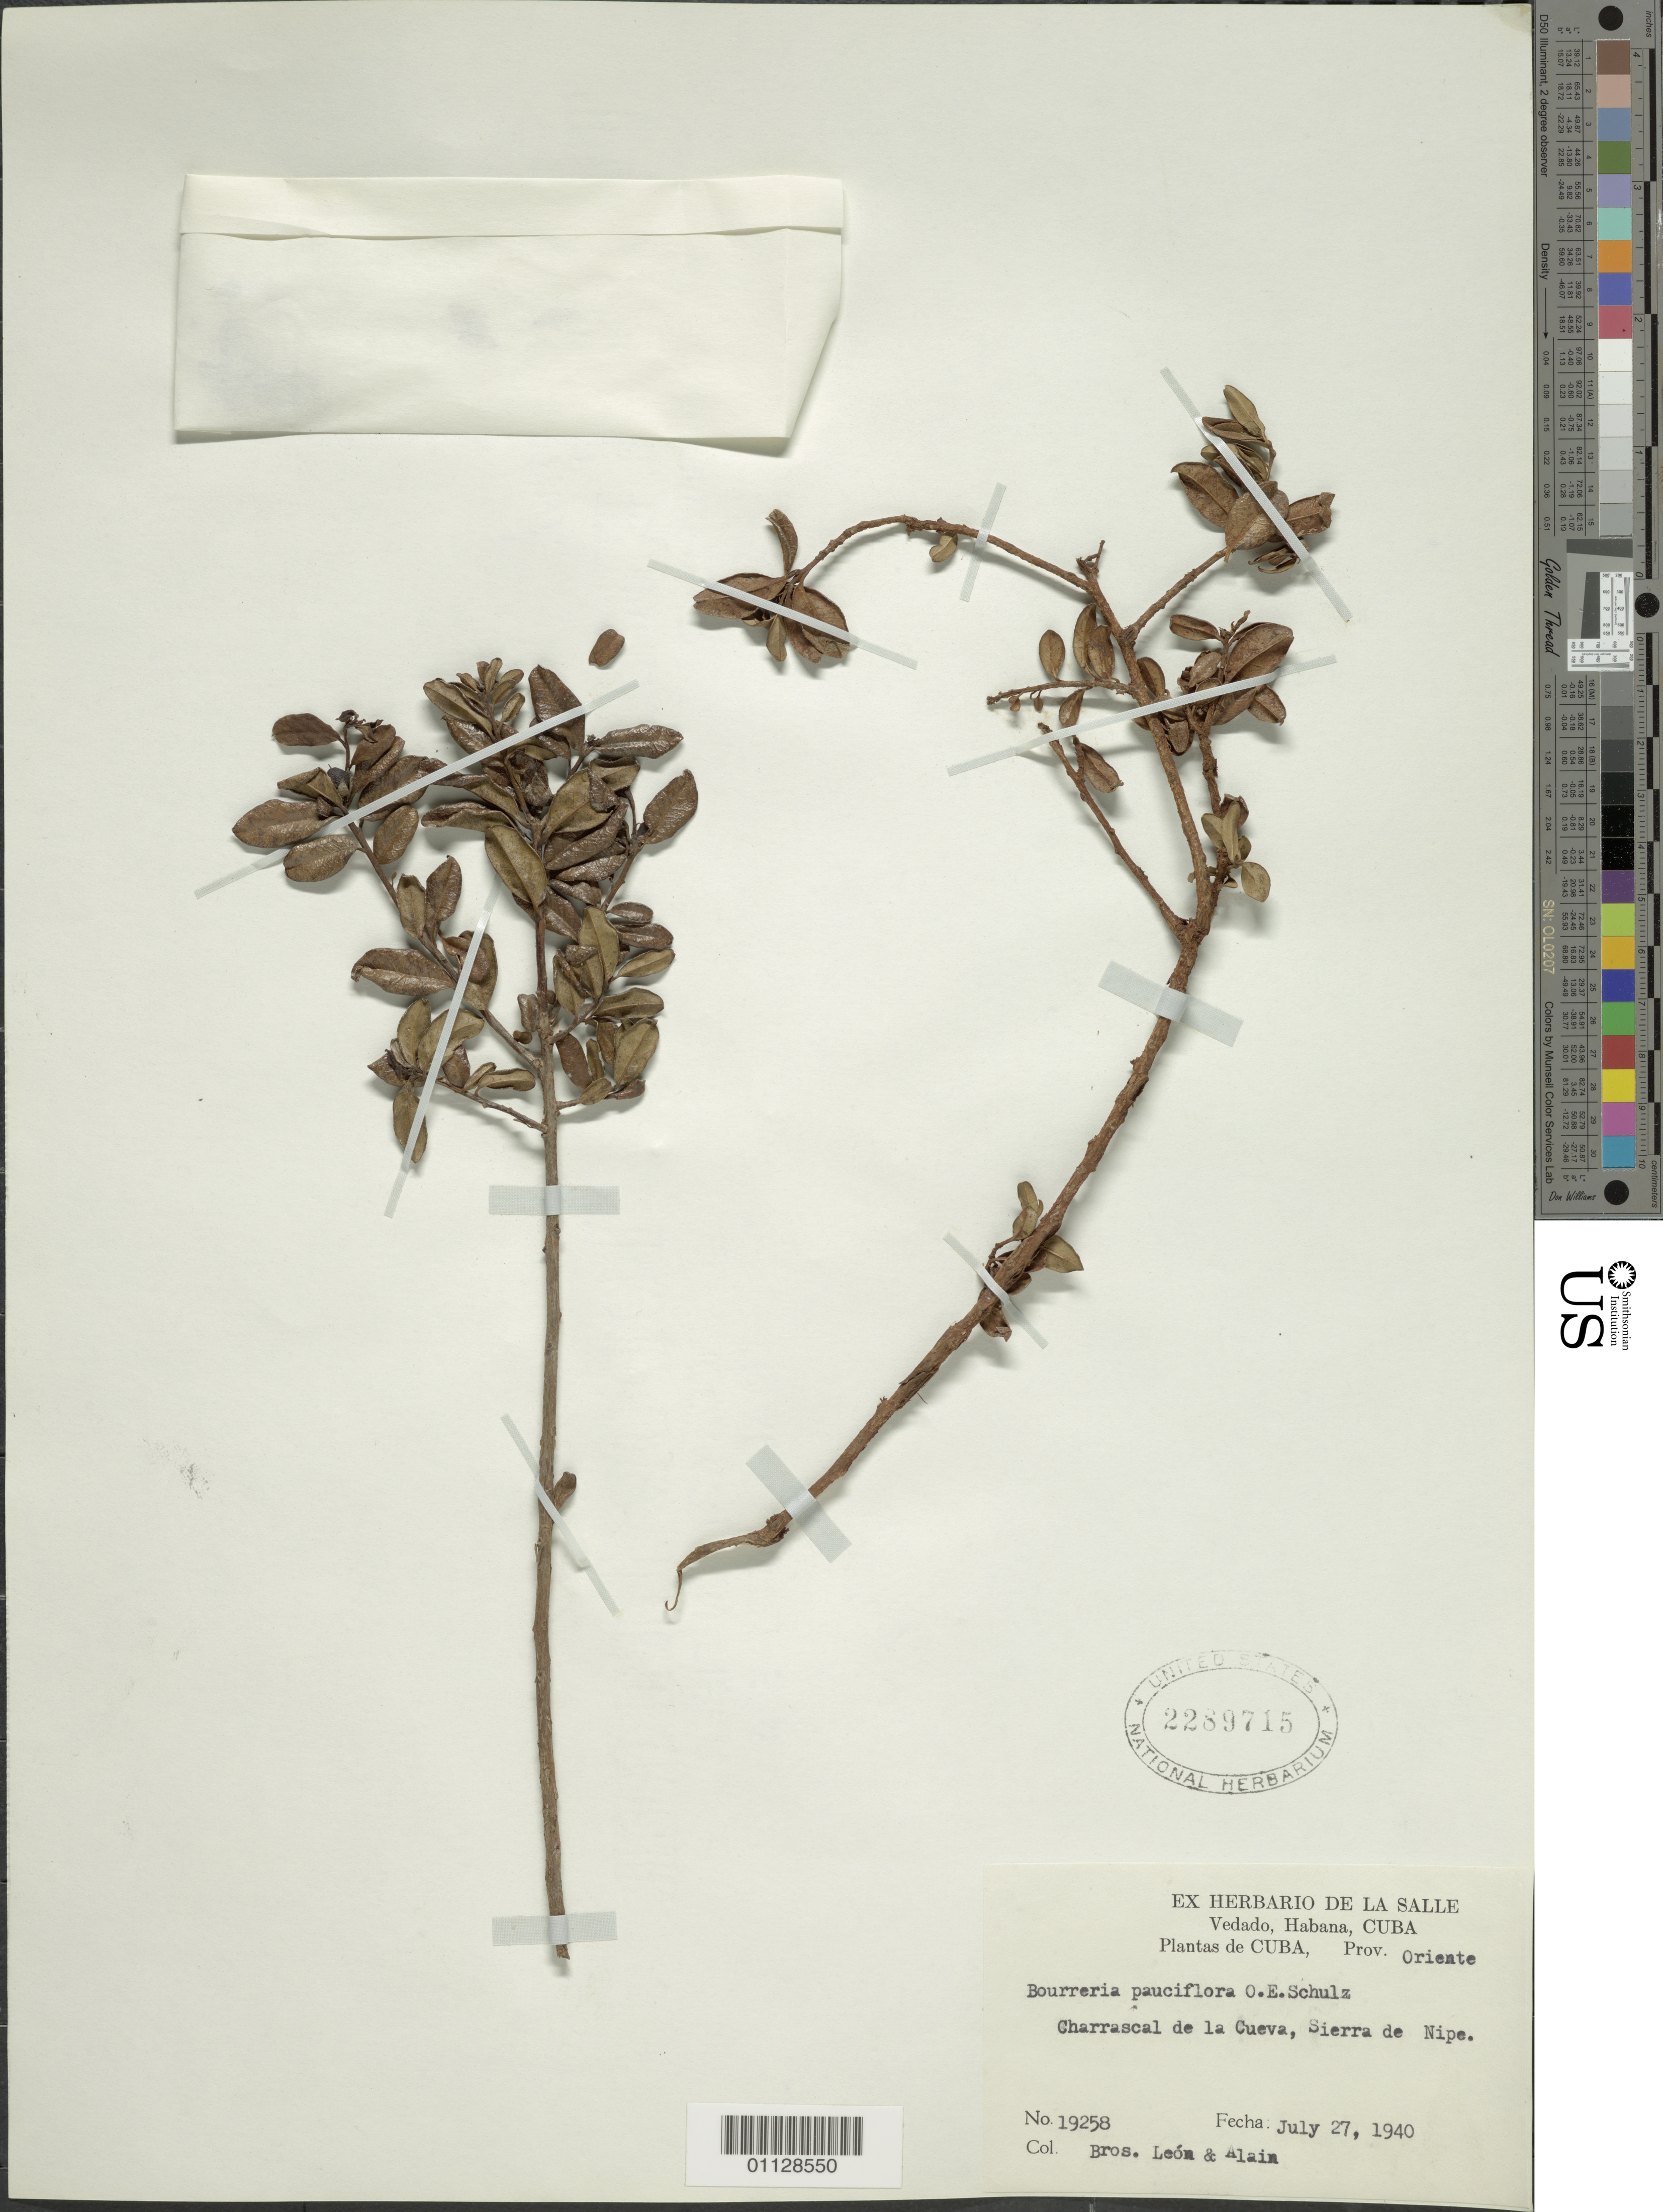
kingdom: Plantae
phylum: Tracheophyta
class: Magnoliopsida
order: Boraginales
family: Ehretiaceae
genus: Bourreria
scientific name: Bourreria pauciflora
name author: O.E. Schulz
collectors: Bro. León & A. H. Liogier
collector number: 19258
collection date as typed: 27 Jul 1940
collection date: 1940-07-27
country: Cuba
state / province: Holguín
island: Cuba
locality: Charrascal de la Cueva, Sierra de Nipe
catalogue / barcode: US 2289715